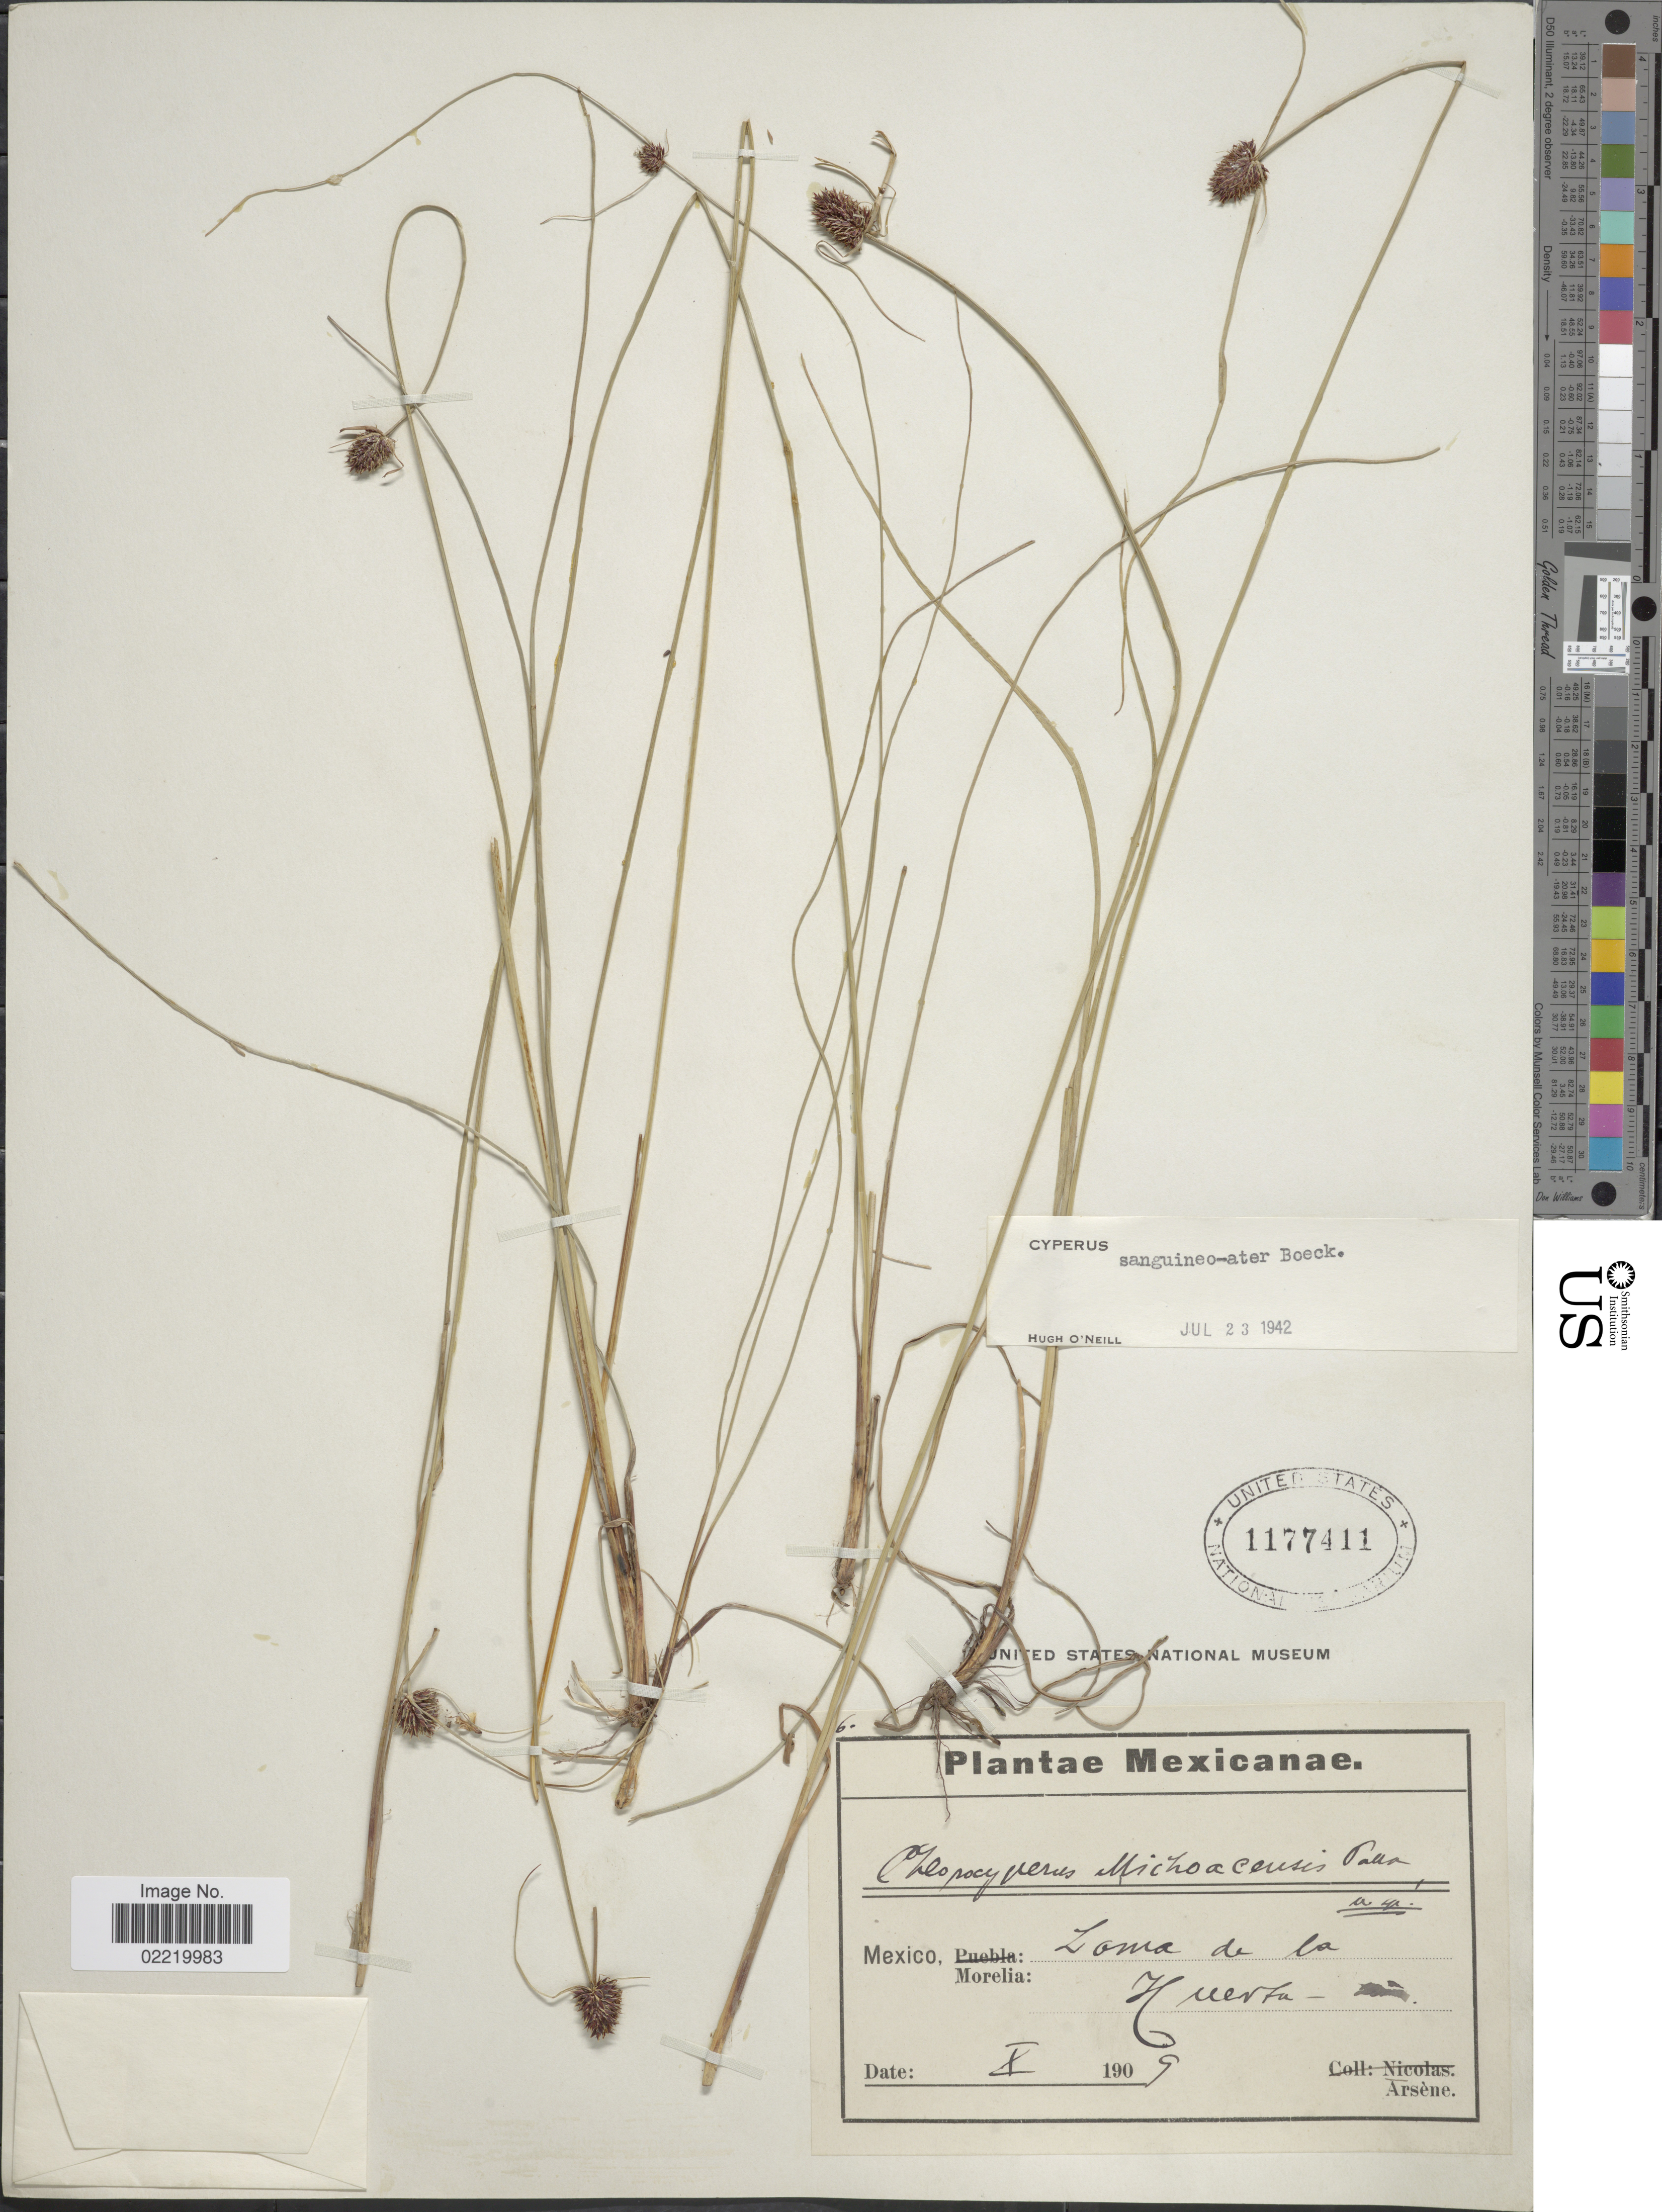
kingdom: Plantae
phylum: Tracheophyta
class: Liliopsida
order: Poales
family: Cyperaceae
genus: Cyperus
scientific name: Cyperus sanguineoater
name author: Boeckeler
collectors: -- Arsène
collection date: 1909-10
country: Mexico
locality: Morelia: Loma de la Huerta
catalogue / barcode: US 1177411